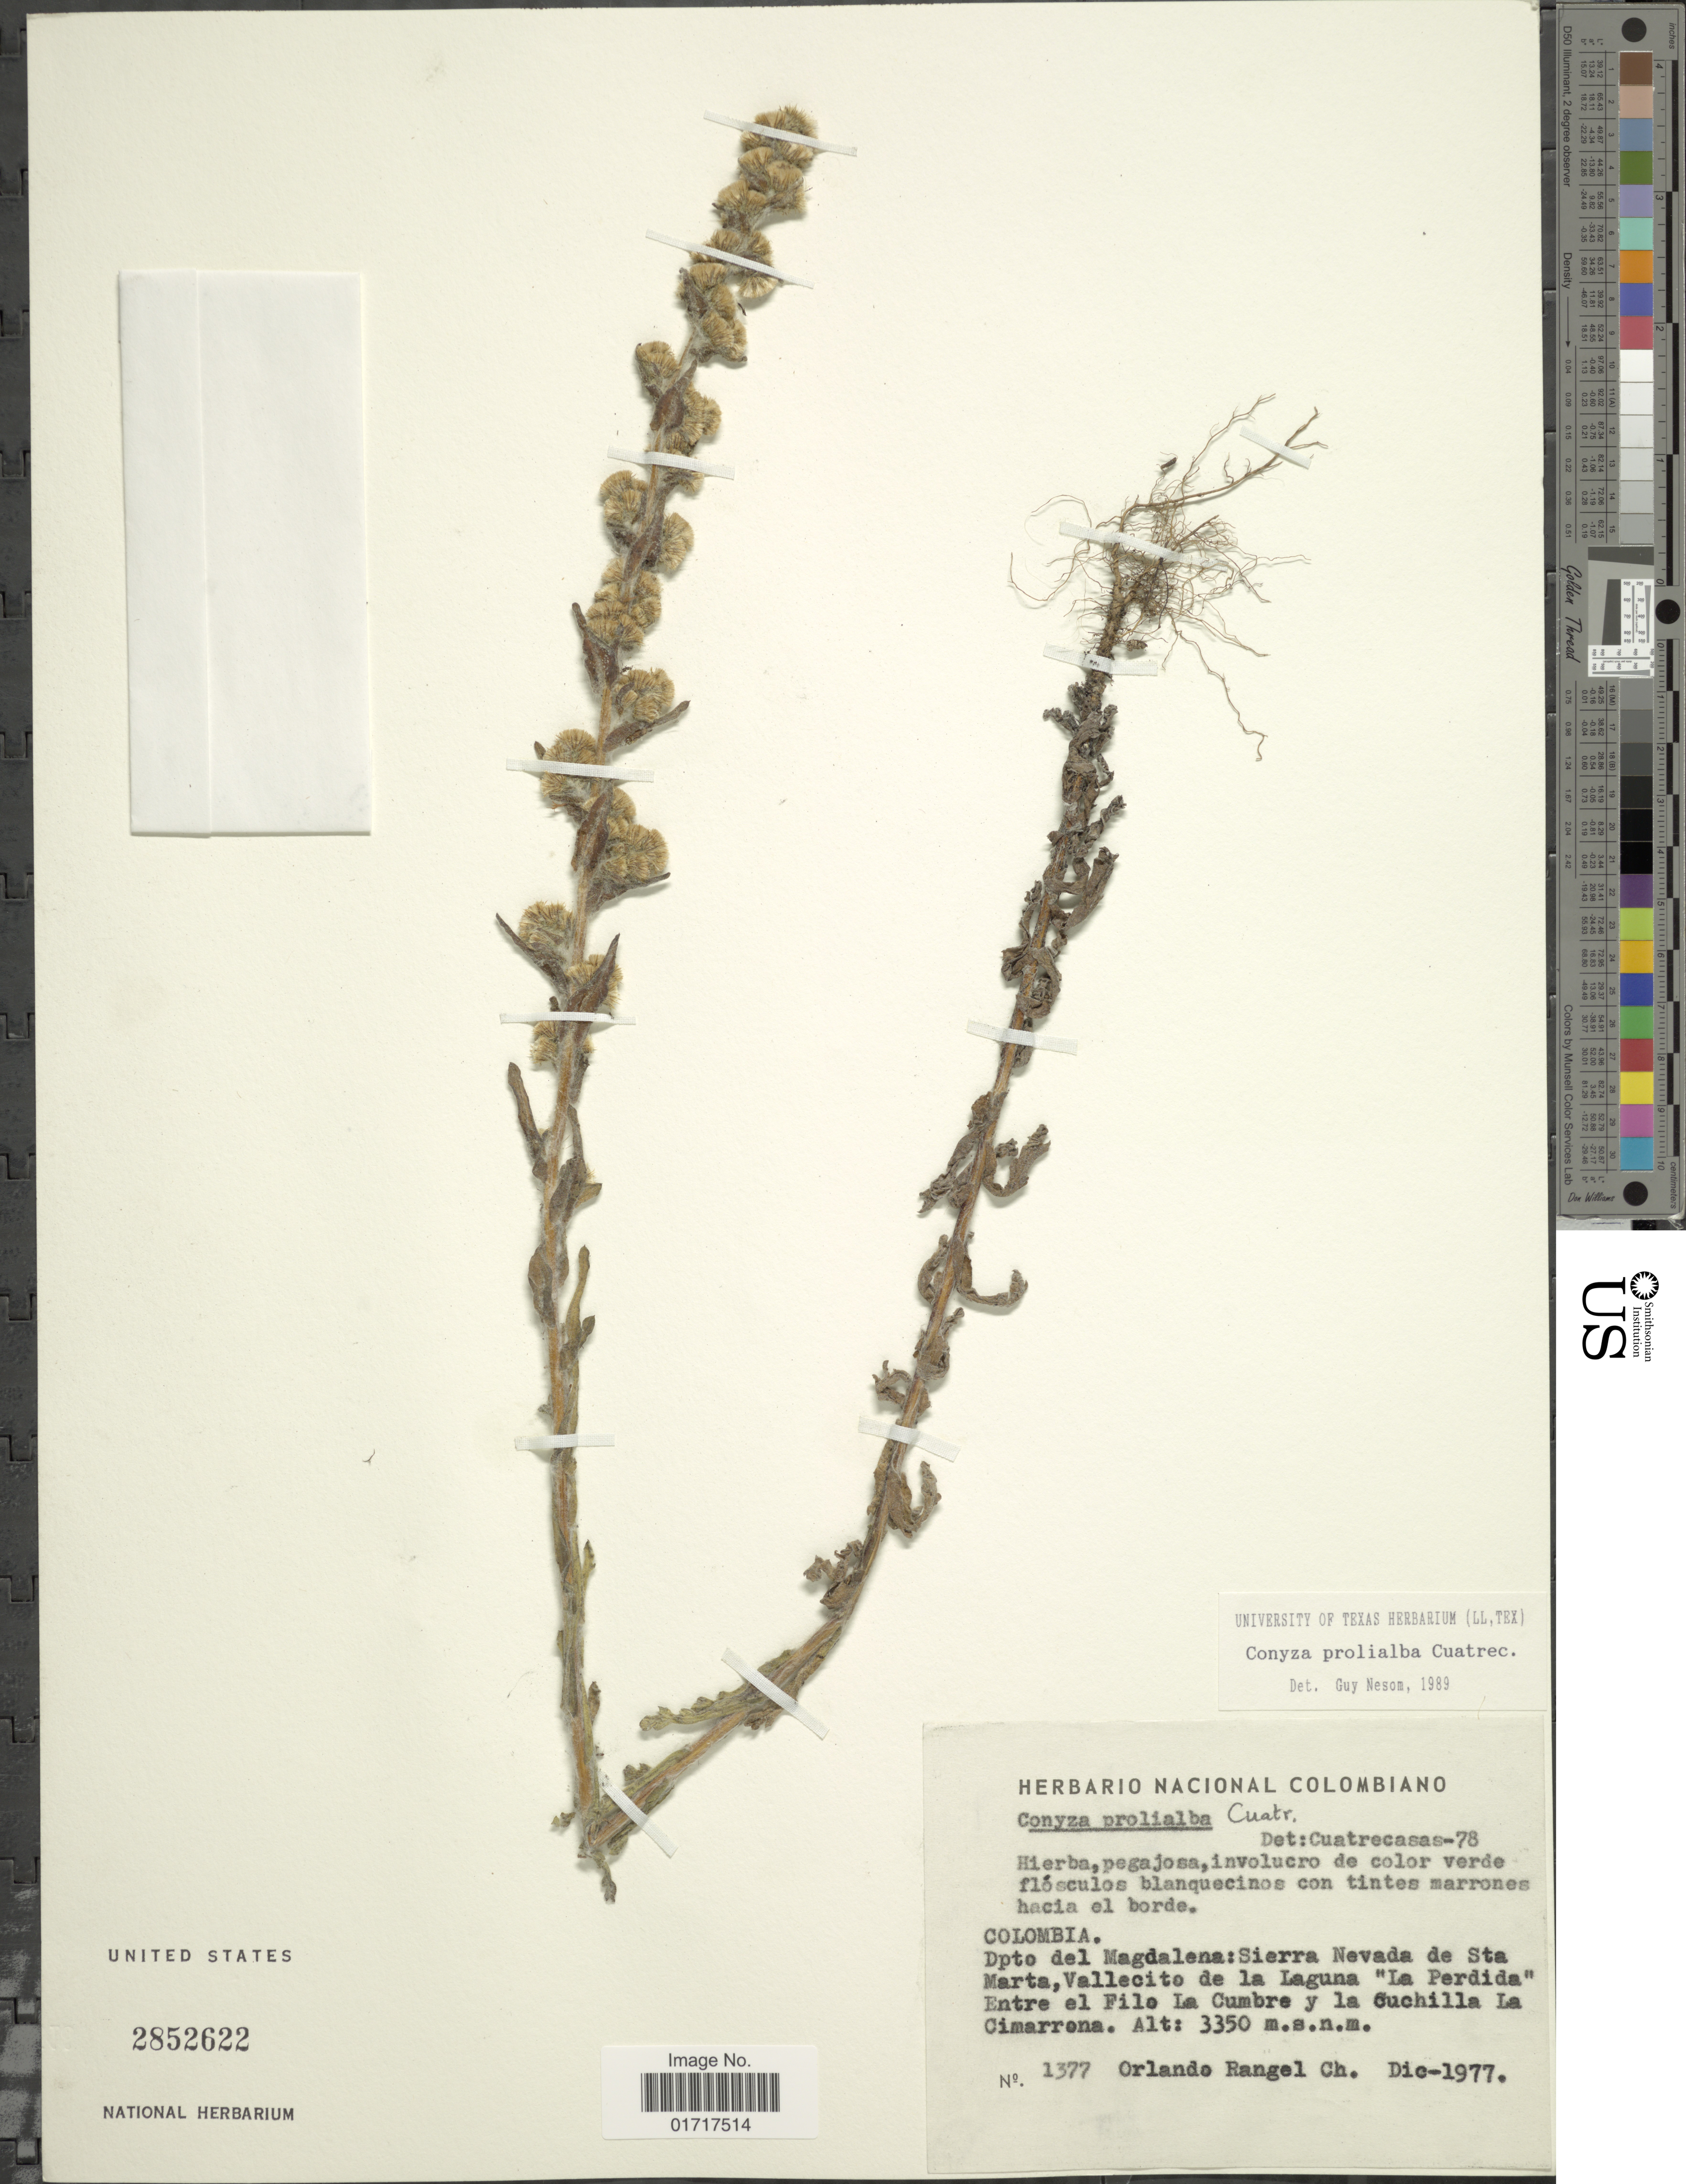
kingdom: Plantae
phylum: Tracheophyta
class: Magnoliopsida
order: Asterales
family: Asteraceae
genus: Conyza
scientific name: Conyza prolialba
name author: Cuatrec.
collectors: O. Rangel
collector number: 1377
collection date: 1977-12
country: Colombia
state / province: Magdalena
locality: Dpto. del Magdalena: Sierra Nevada de Sta Marta, Vallecito de la Laguna "La Perdida" Entre el Filo La Cumbre y la cuchilla La Cimarrona.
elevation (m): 3350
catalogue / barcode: US 2852622